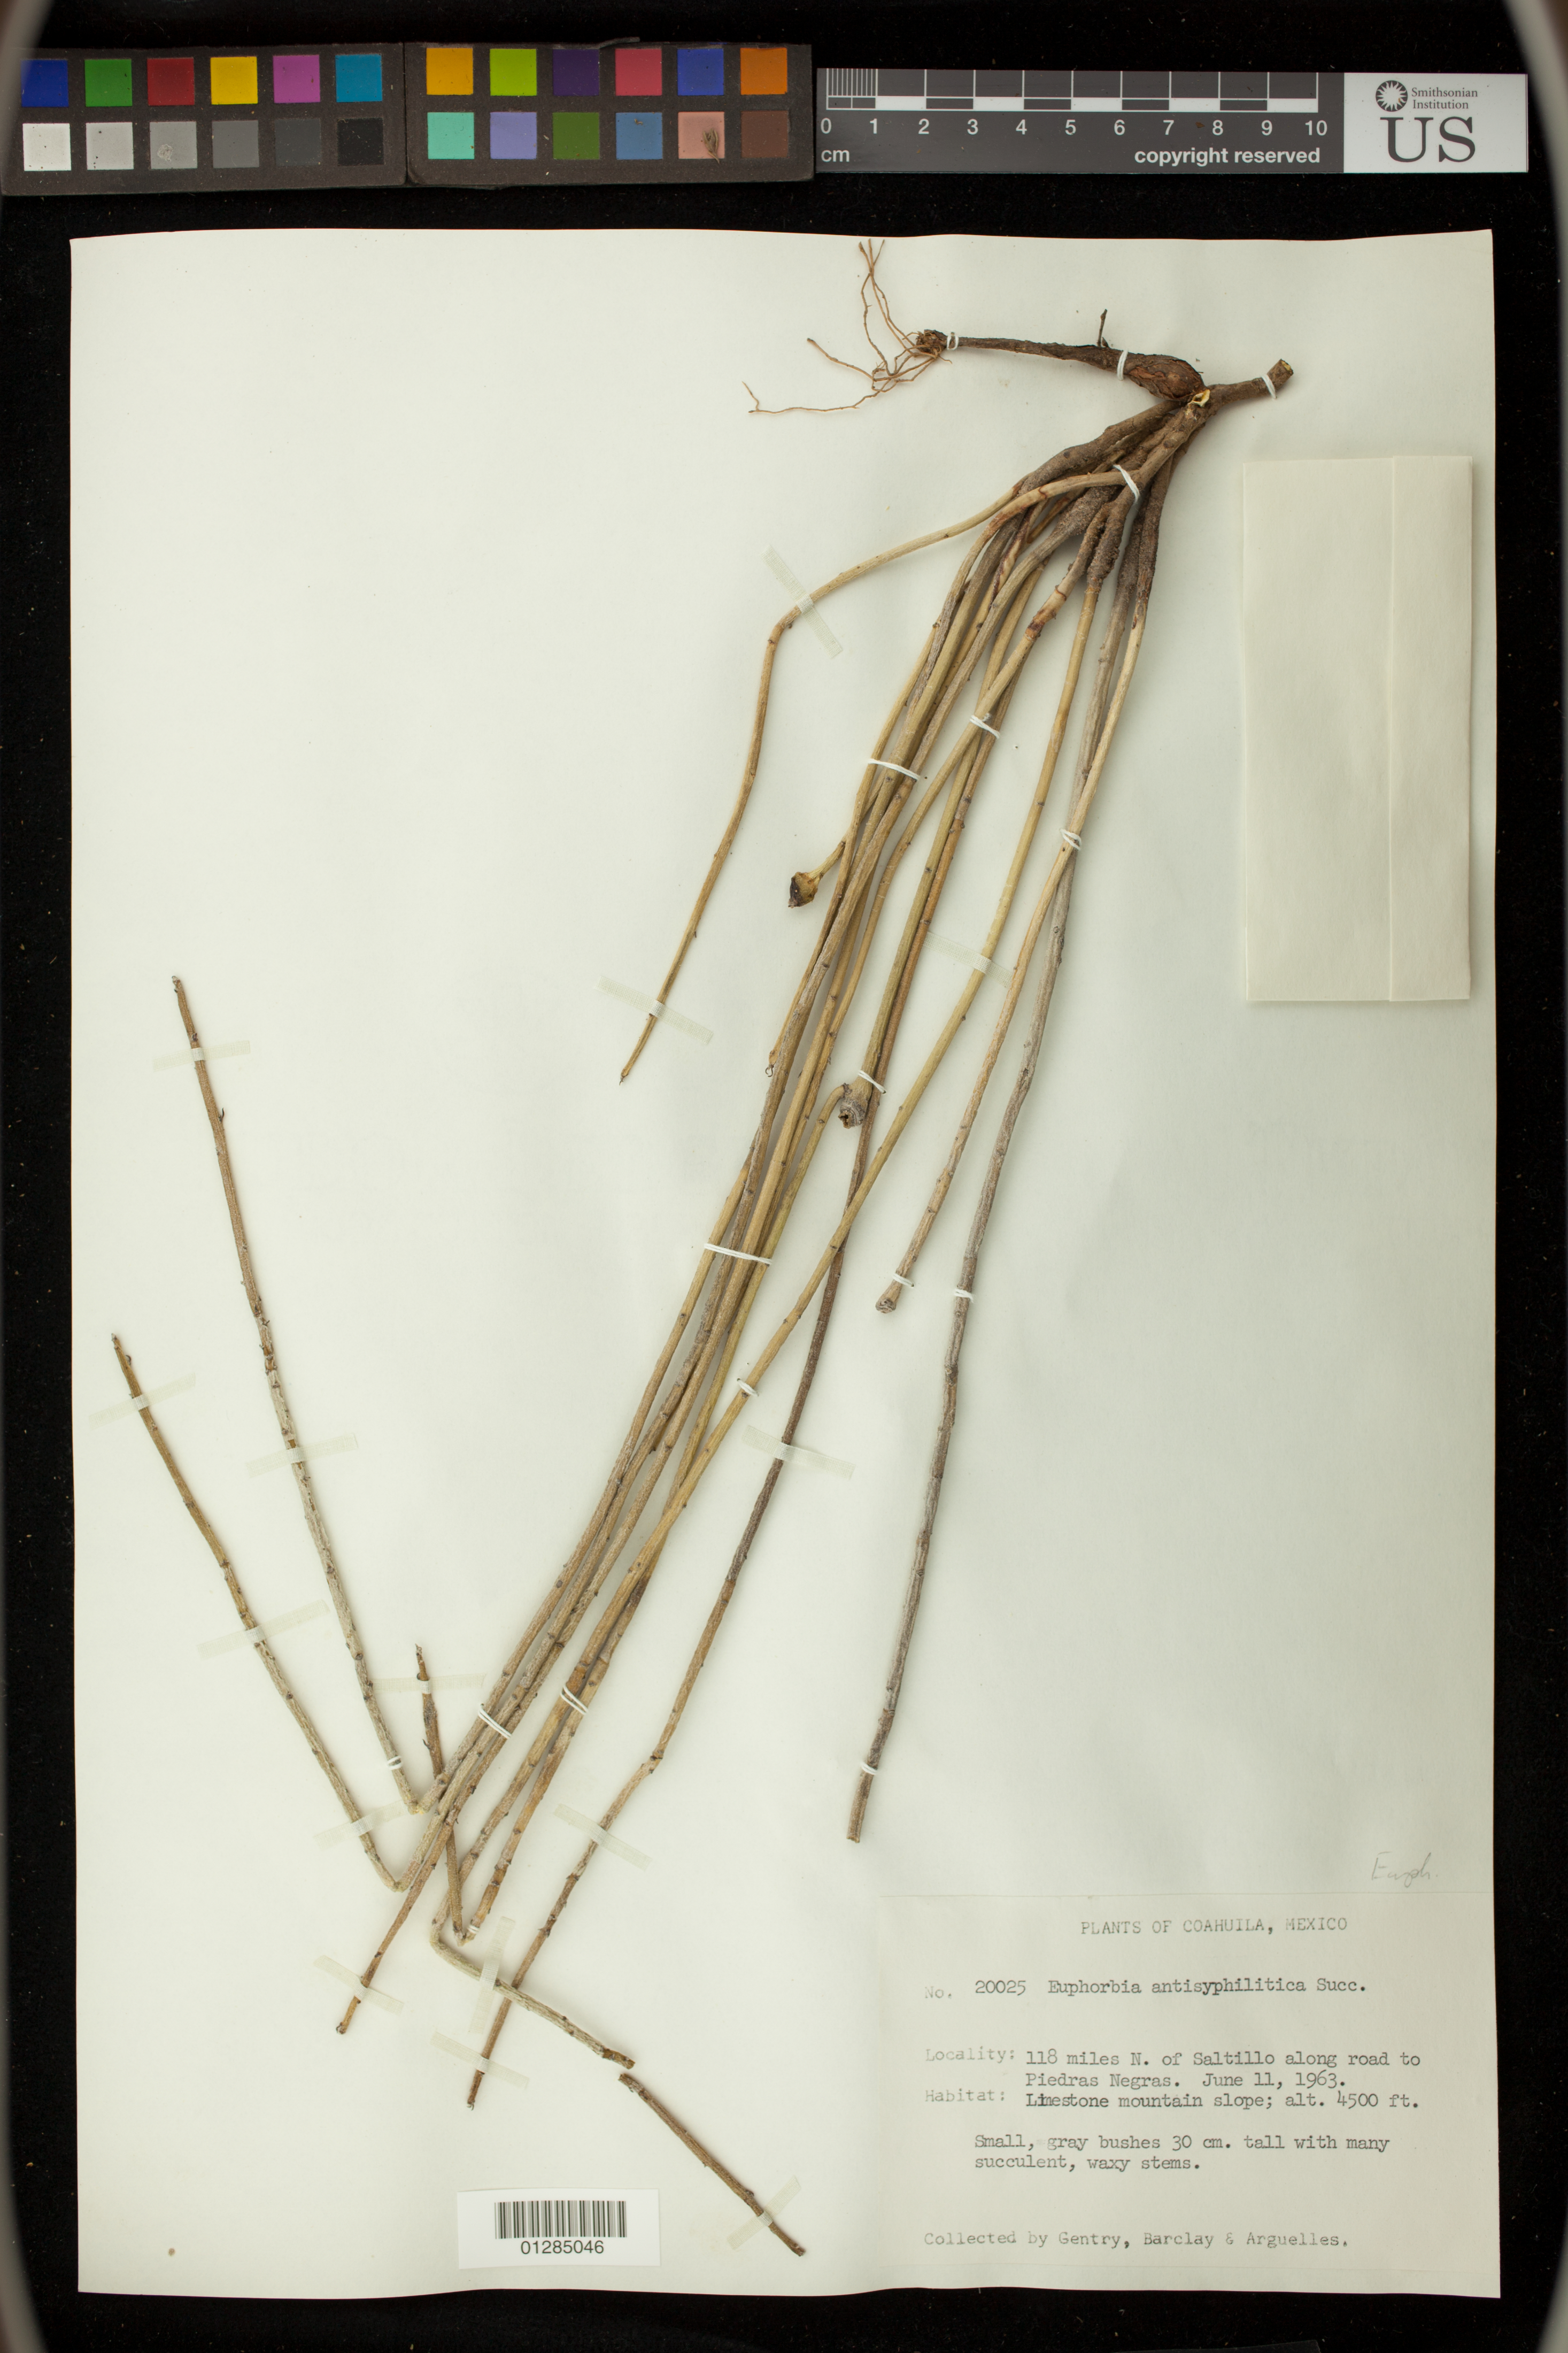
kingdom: Plantae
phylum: Tracheophyta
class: Magnoliopsida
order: Malpighiales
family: Euphorbiaceae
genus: Euphorbia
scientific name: Euphorbia antisyphilitica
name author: Zucc.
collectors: Gentry, --, -- Barclay & Arguelles, --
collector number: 20025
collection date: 1963-06-11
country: Mexico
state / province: Coahuila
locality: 118 miles N. of Saltillo along road to Piedras Negras.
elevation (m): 1372